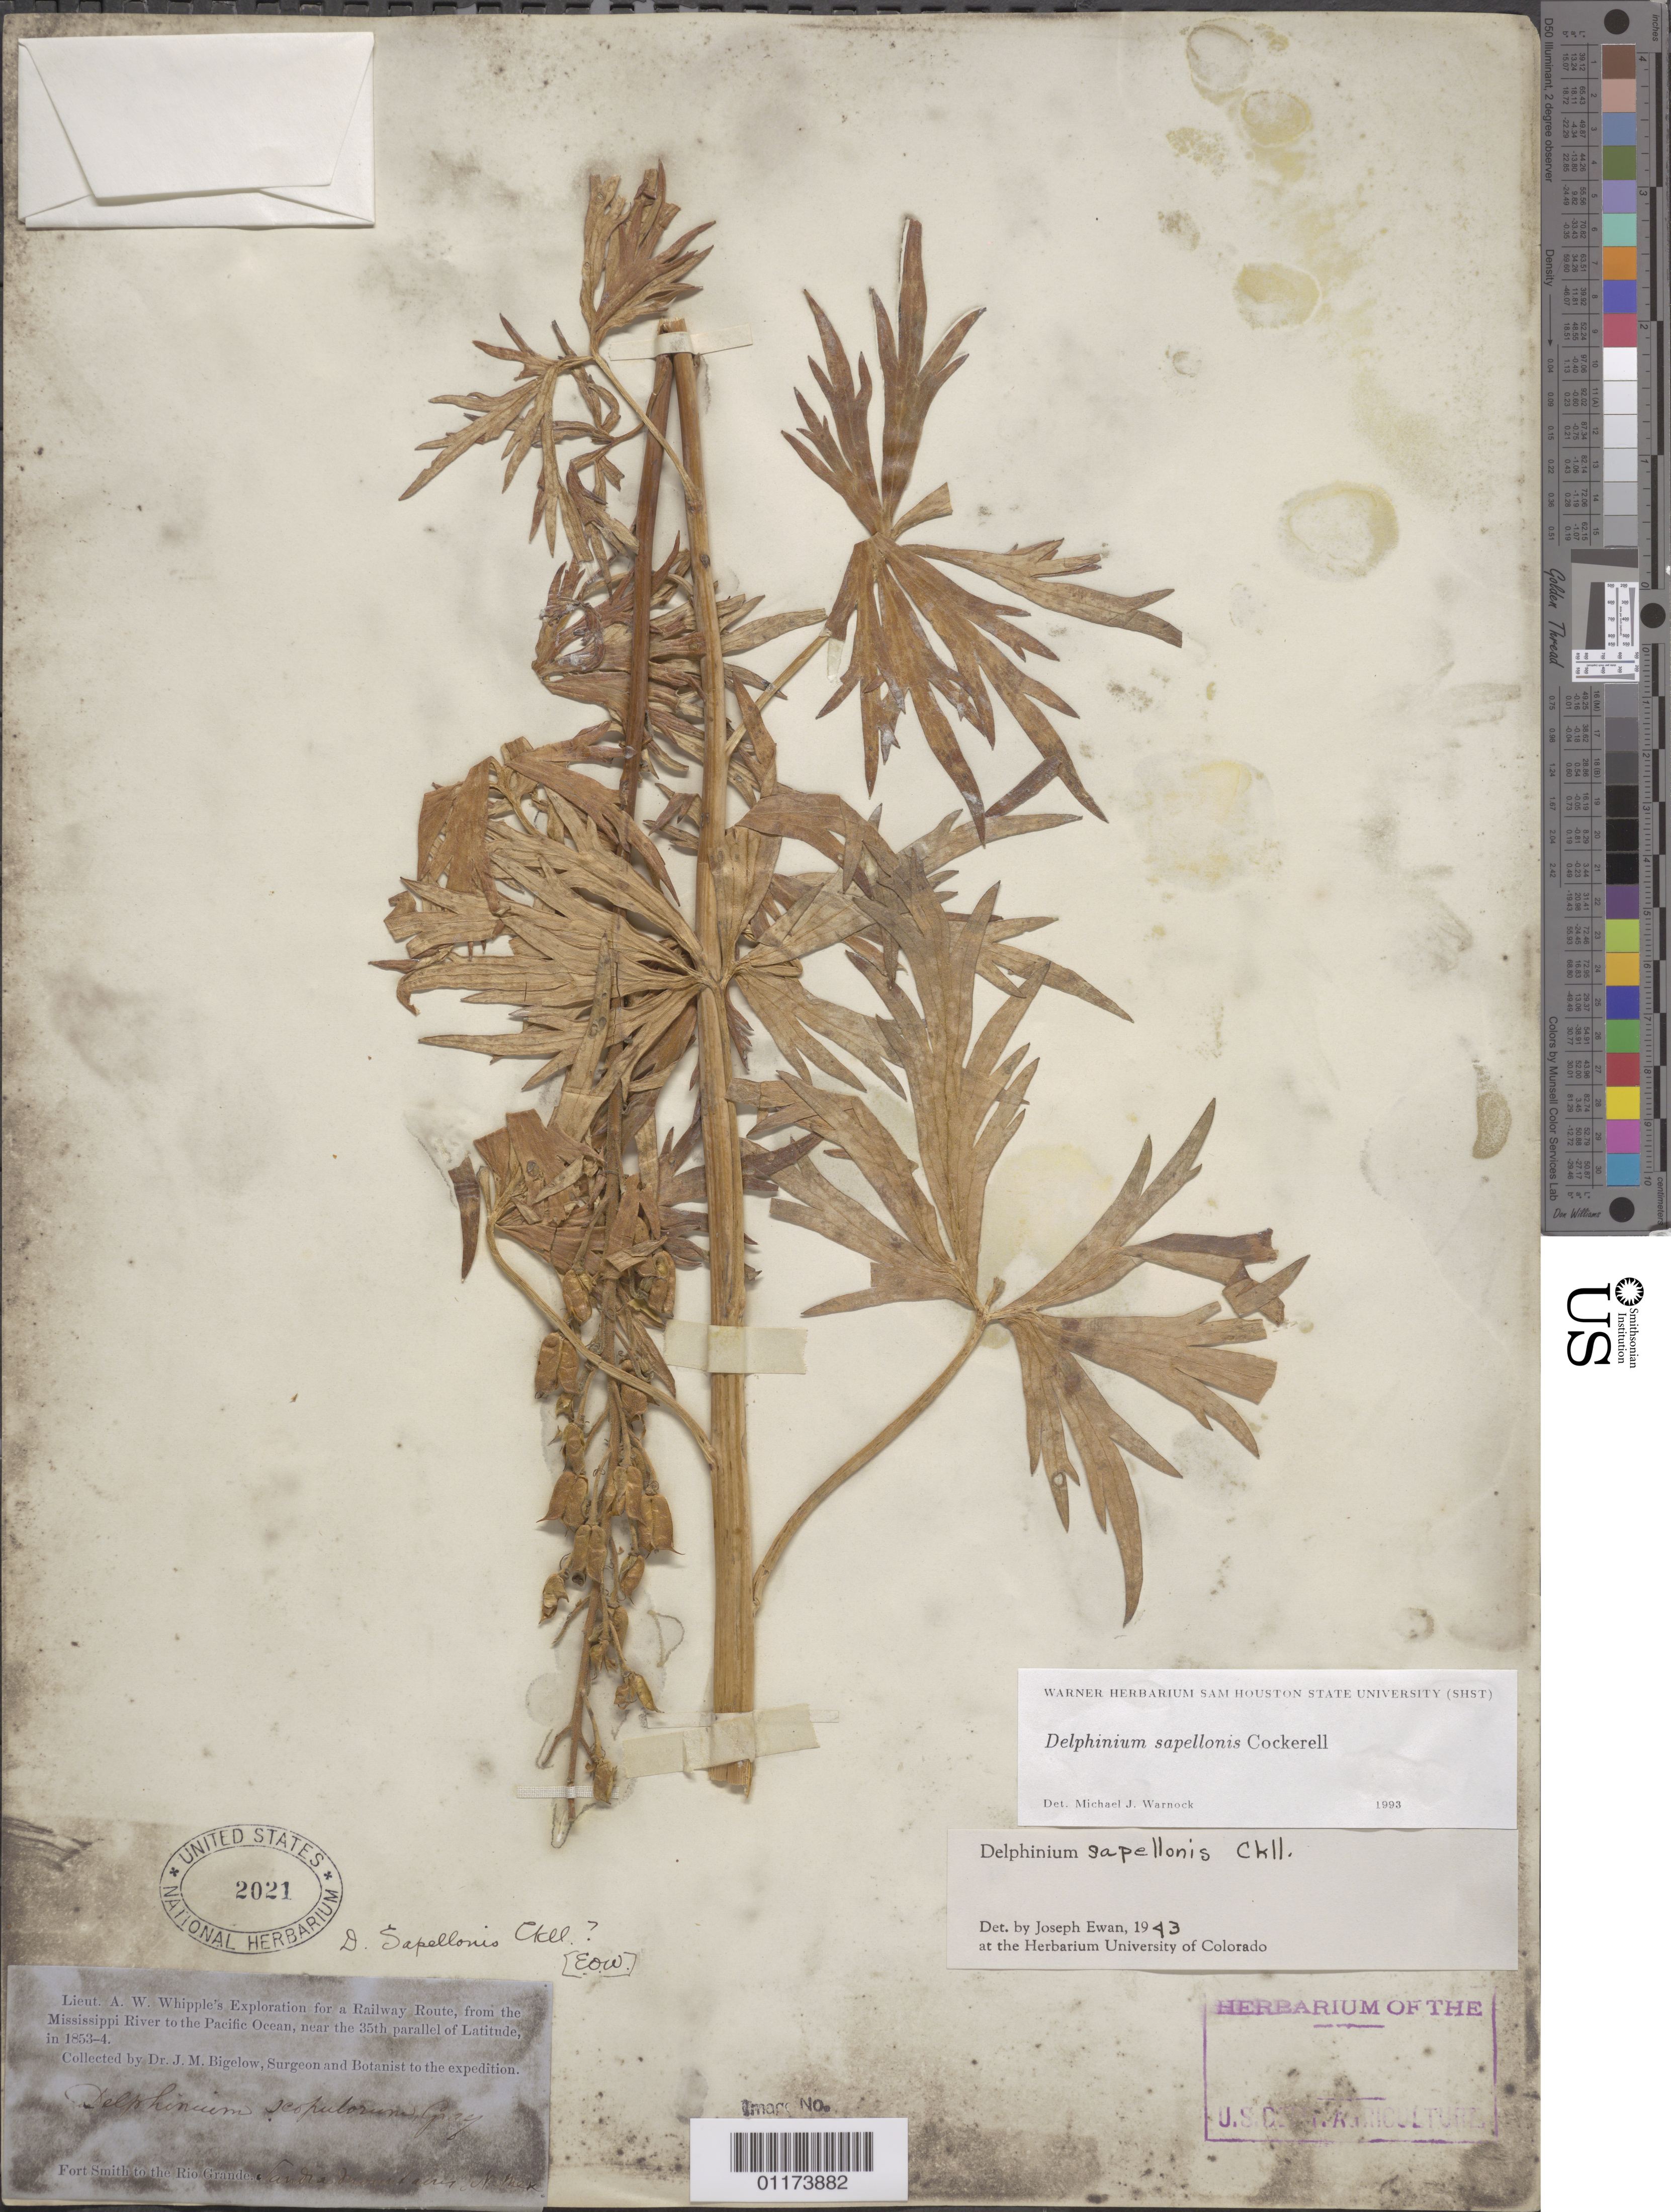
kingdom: Plantae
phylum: Tracheophyta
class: Magnoliopsida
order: Ranunculales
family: Ranunculaceae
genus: Delphinium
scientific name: Delphinium sapellonis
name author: Cockerell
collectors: J. M. Bigelow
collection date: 1853/1854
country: United States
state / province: New Mexico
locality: Fort Smith to the Rio Grande, Sandia Mts.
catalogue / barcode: US 2021